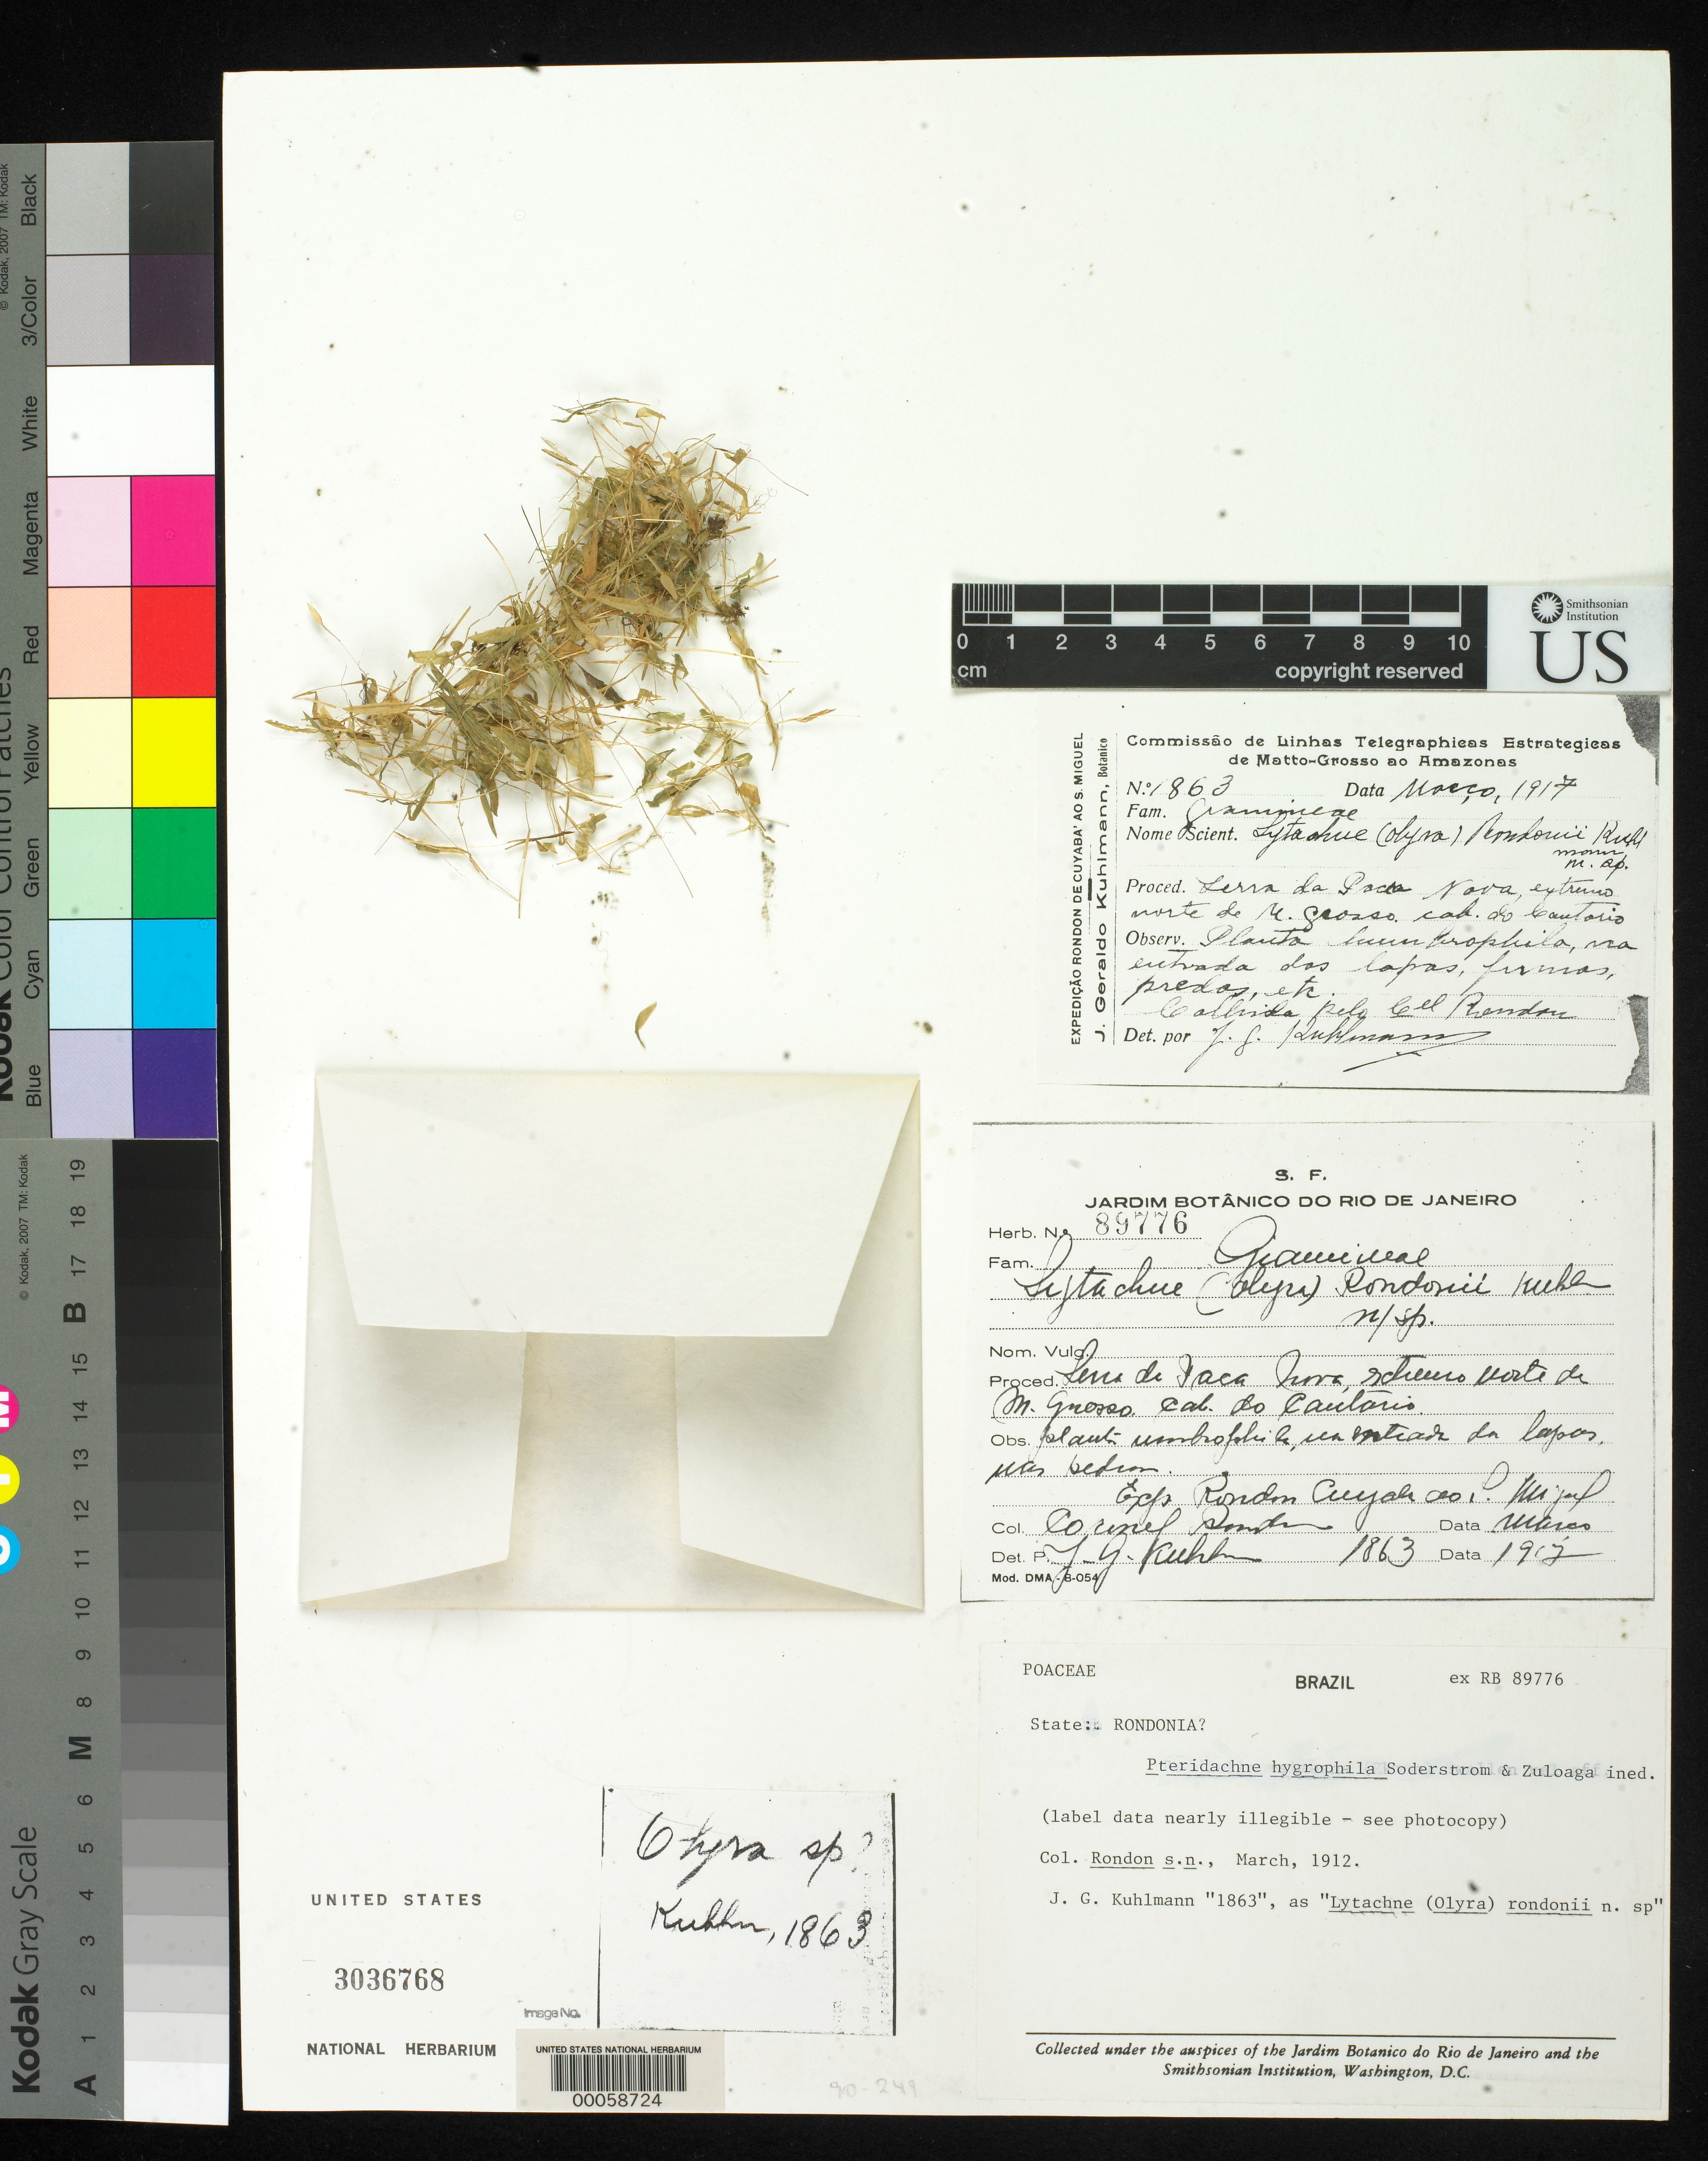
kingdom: Plantae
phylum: Tracheophyta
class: Liliopsida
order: Poales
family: Poaceae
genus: Raddiella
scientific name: Raddiella lunata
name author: Zuloaga & Judz.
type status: Isotype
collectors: C. Rondon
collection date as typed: Mar 1917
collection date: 1917-03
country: Brazil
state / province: Rondônia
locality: Serra de Paca Nova, extremo norte de M. Grosso, Cab. do Cantario.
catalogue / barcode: US 3036768